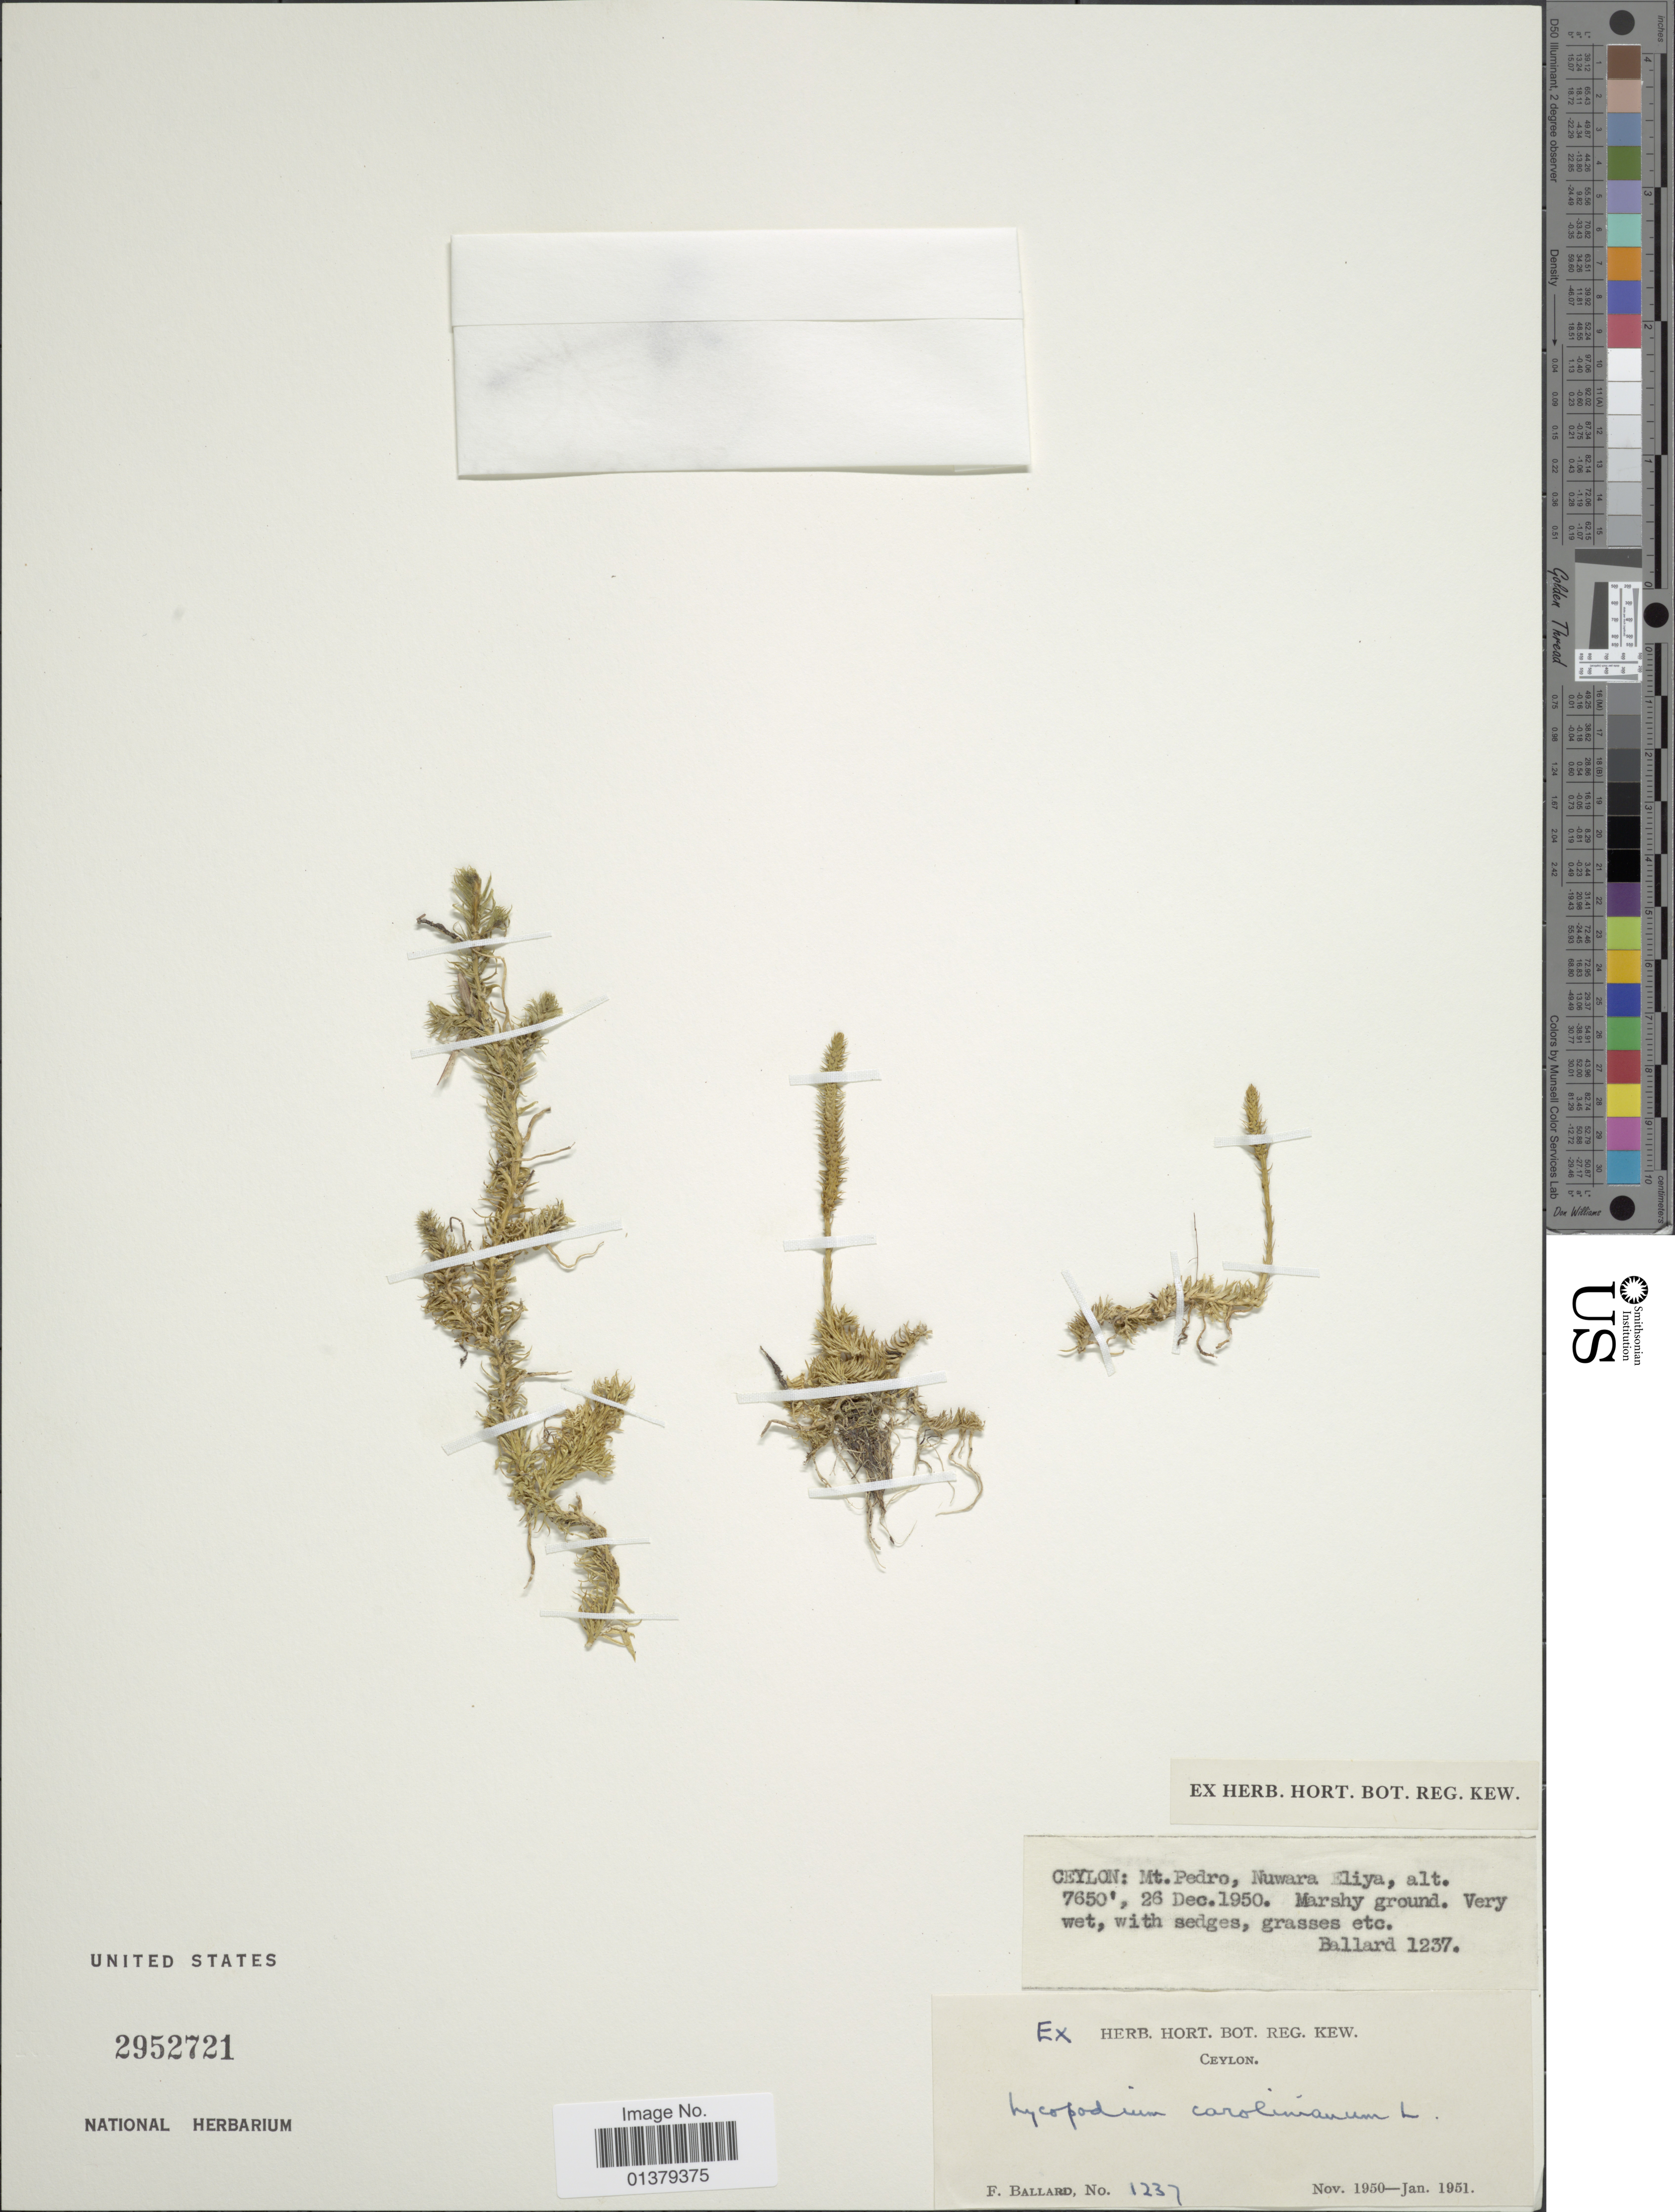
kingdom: Plantae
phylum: Tracheophyta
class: Lycopodiopsida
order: Lycopodiales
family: Lycopodiaceae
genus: Pseudolycopodiella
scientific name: Pseudolycopodiella caroliniana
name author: (L.) Holub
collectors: F. Ballard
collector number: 1237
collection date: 1950-12-26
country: Sri Lanka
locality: Ceylon: Mt Pedro, Nywara Eliya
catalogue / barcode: US 2952721